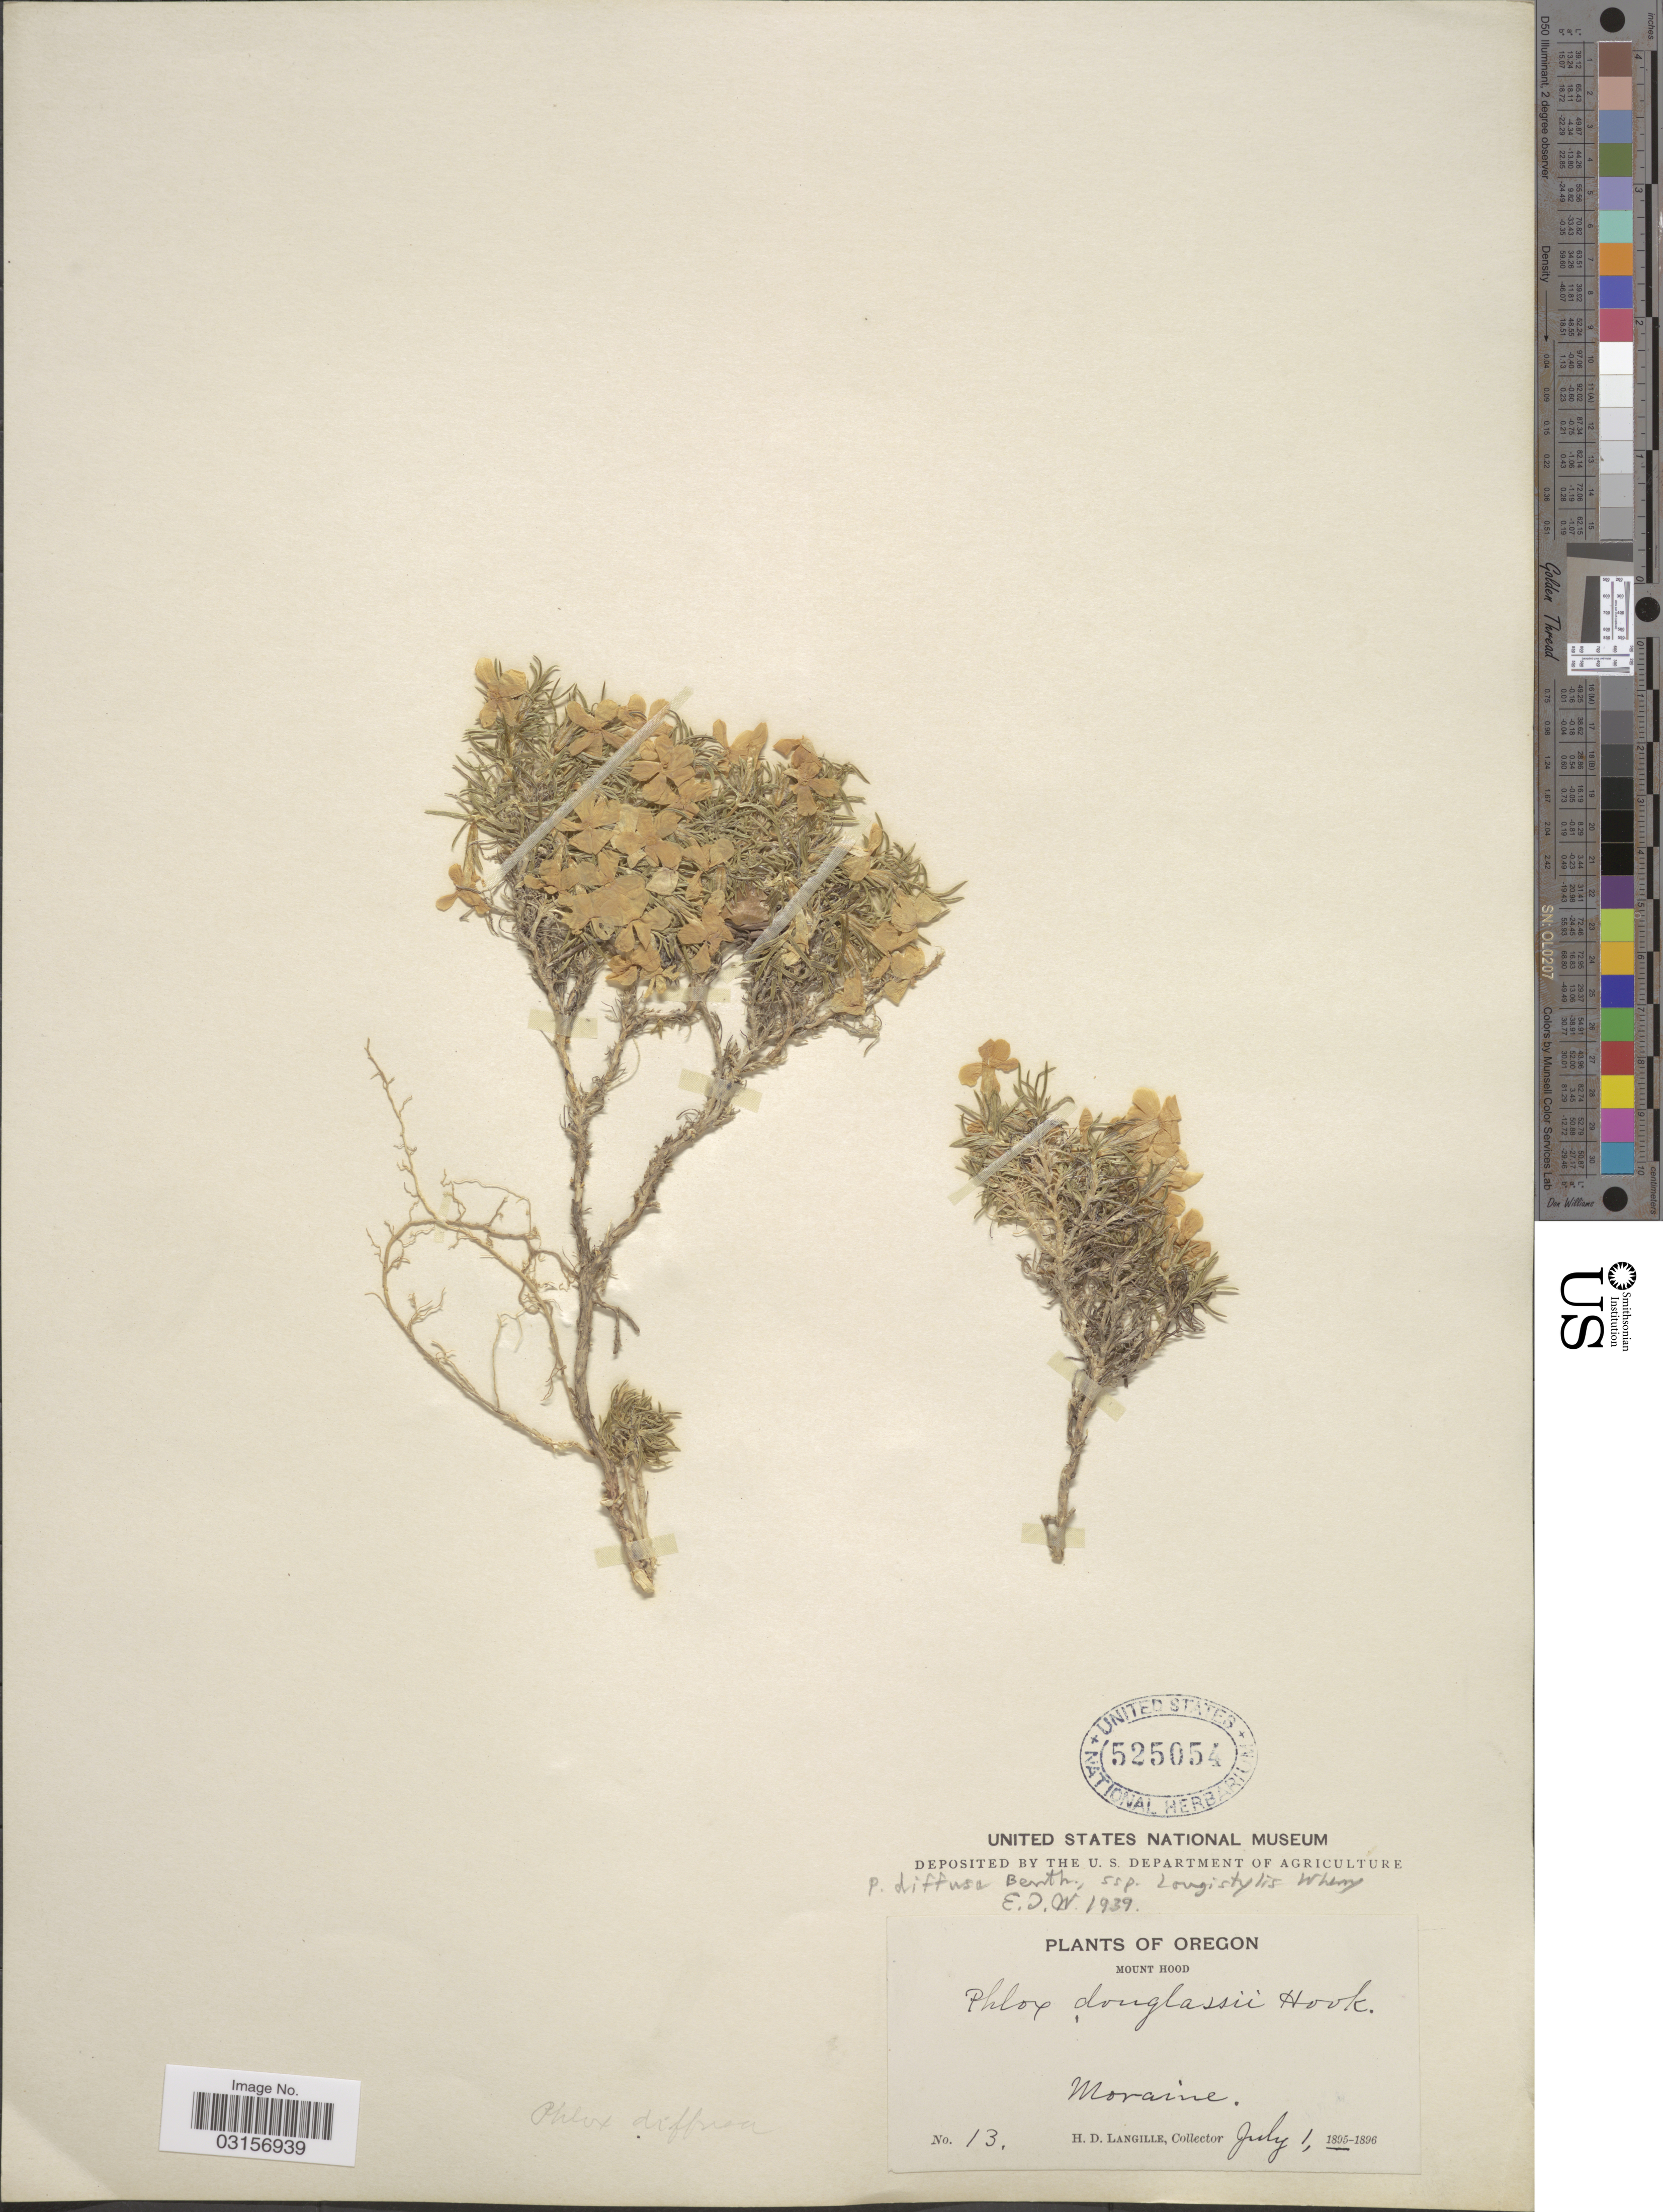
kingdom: Plantae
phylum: Tracheophyta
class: Magnoliopsida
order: Ericales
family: Polemoniaceae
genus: Phlox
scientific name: Phlox diffusa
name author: Benth.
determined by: Mayfield, M. H.; Ferguson, C. J.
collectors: H. Langille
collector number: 13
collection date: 1895-07-01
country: United States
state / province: Oregon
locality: Mount Hood, Moraine.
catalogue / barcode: US 525054